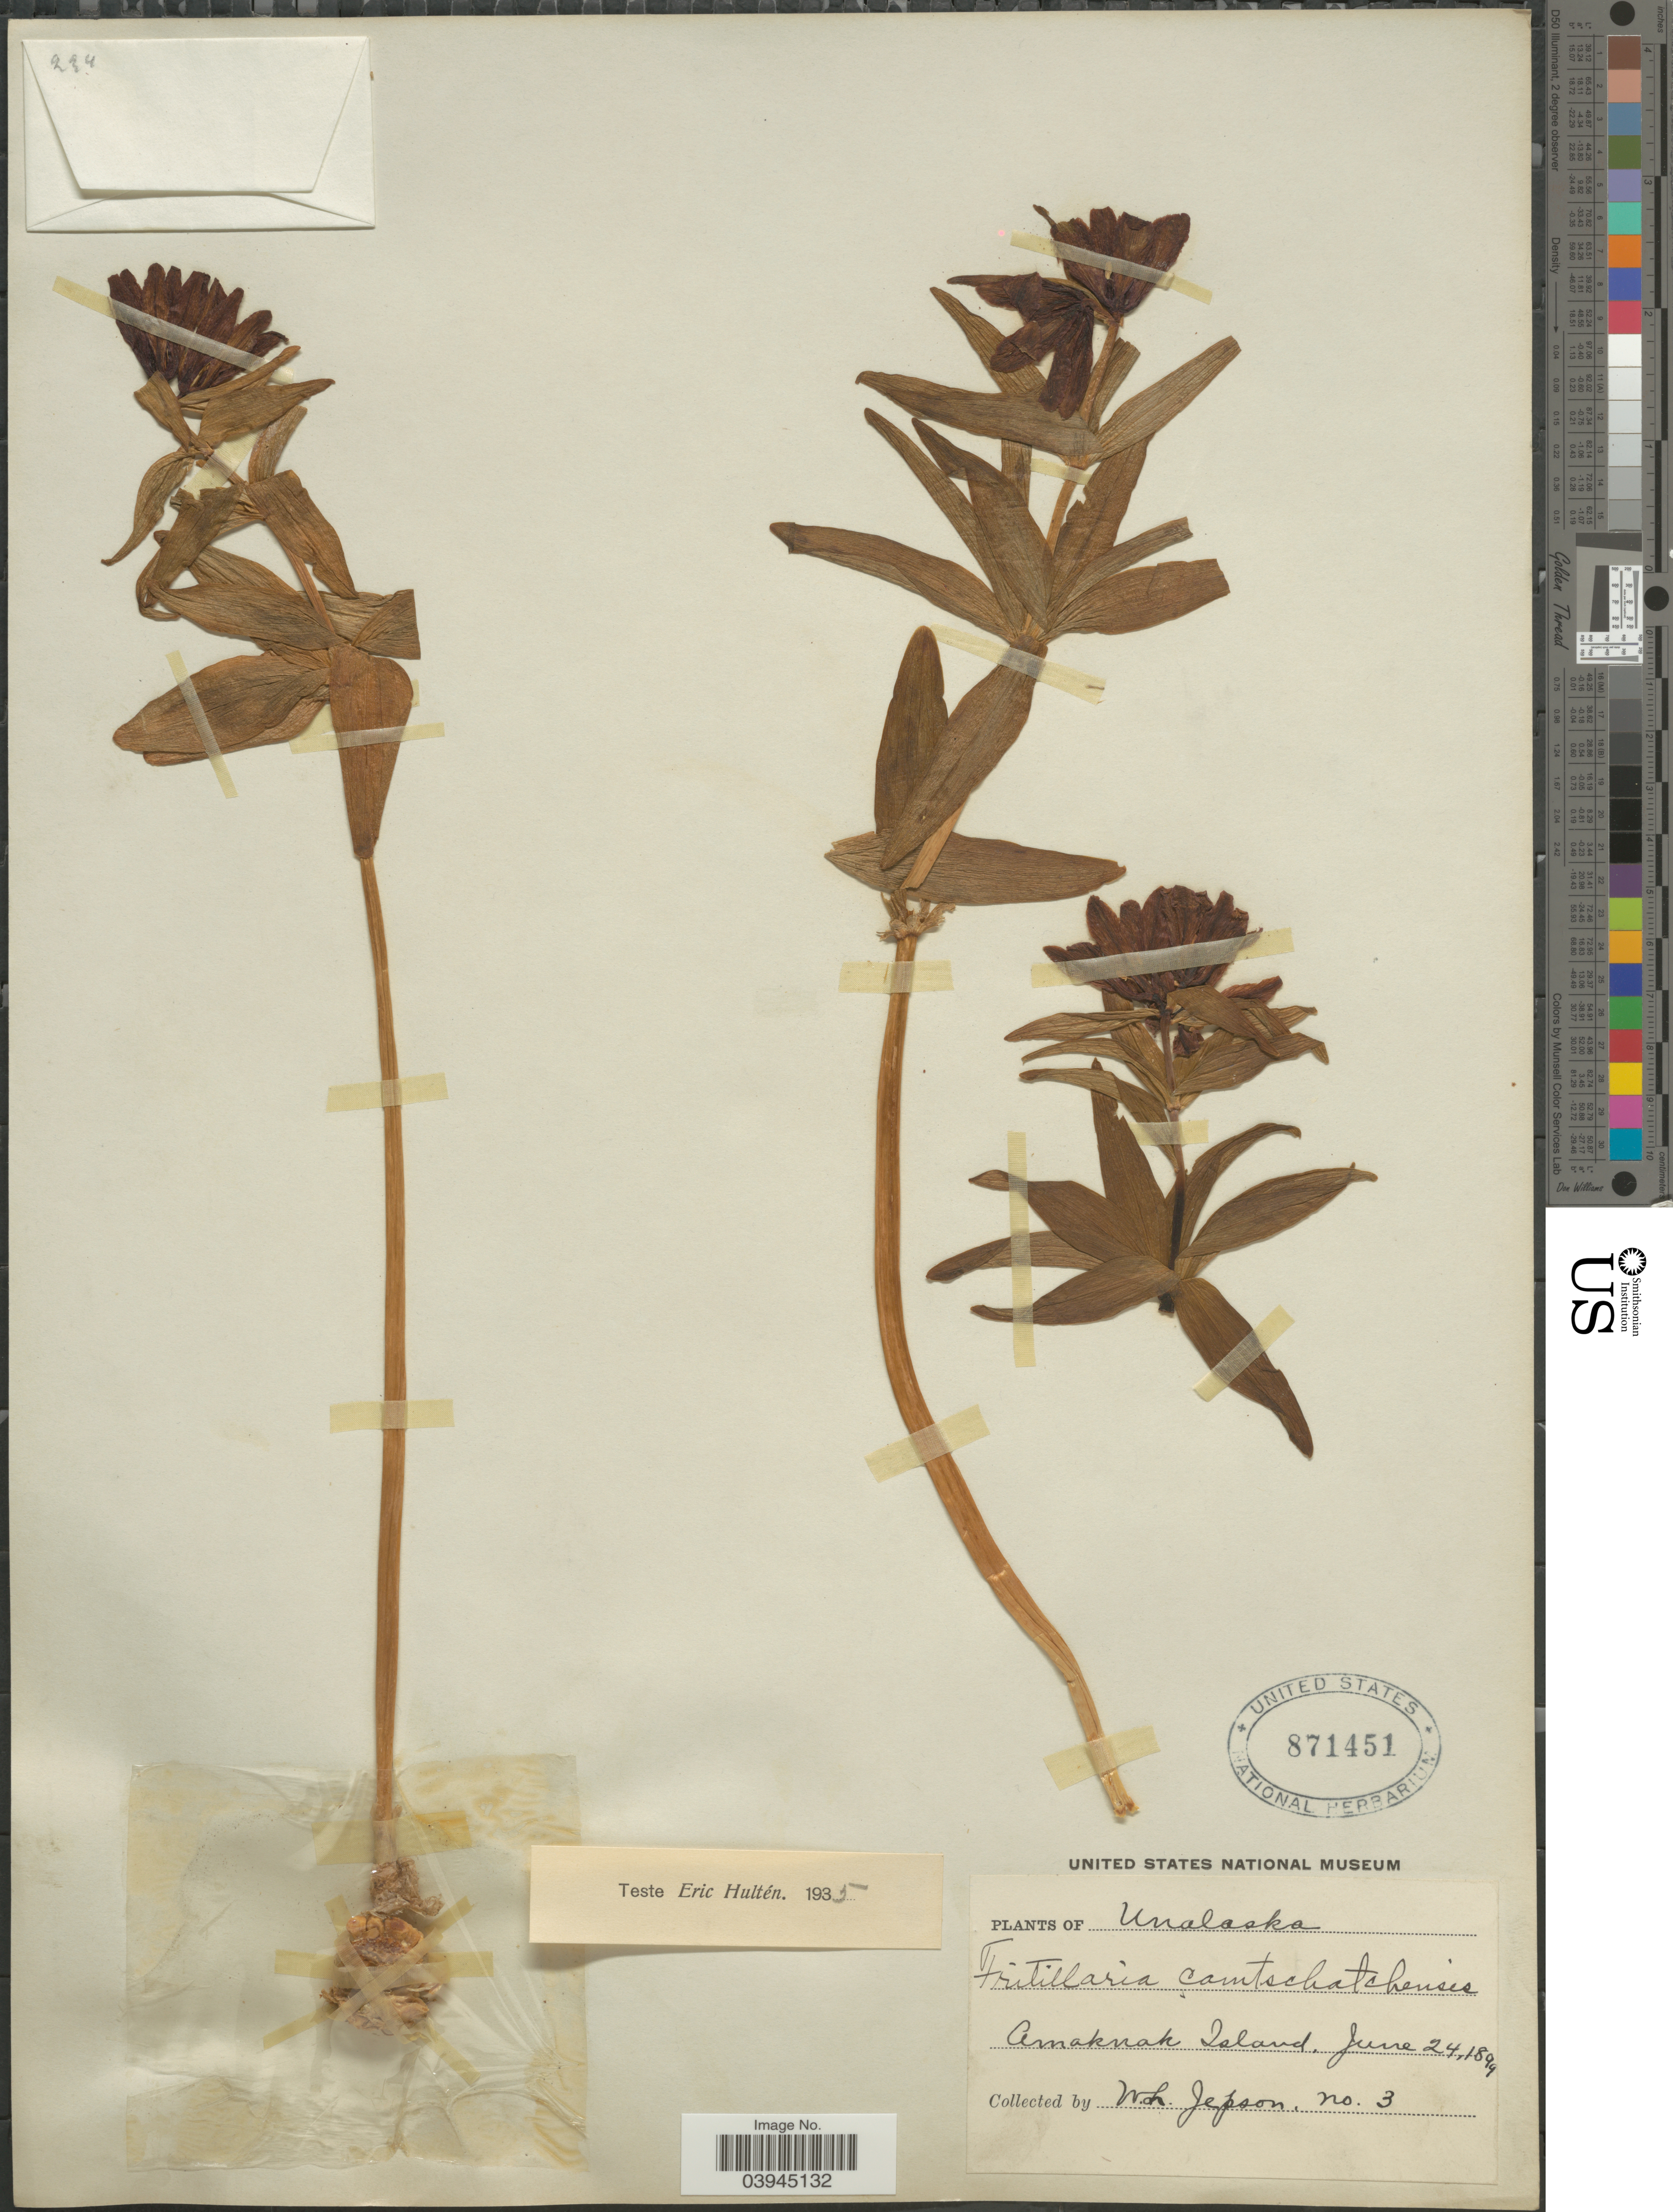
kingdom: Plantae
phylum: Tracheophyta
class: Liliopsida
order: Liliales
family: Liliaceae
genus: Fritillaria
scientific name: Fritillaria camschatcensis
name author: (L.) Ker Gawl.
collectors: W. L. Jepson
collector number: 3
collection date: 1899-06-24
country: United States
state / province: Alaska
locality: Unalaska. Amaknak Island.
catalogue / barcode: US 871451